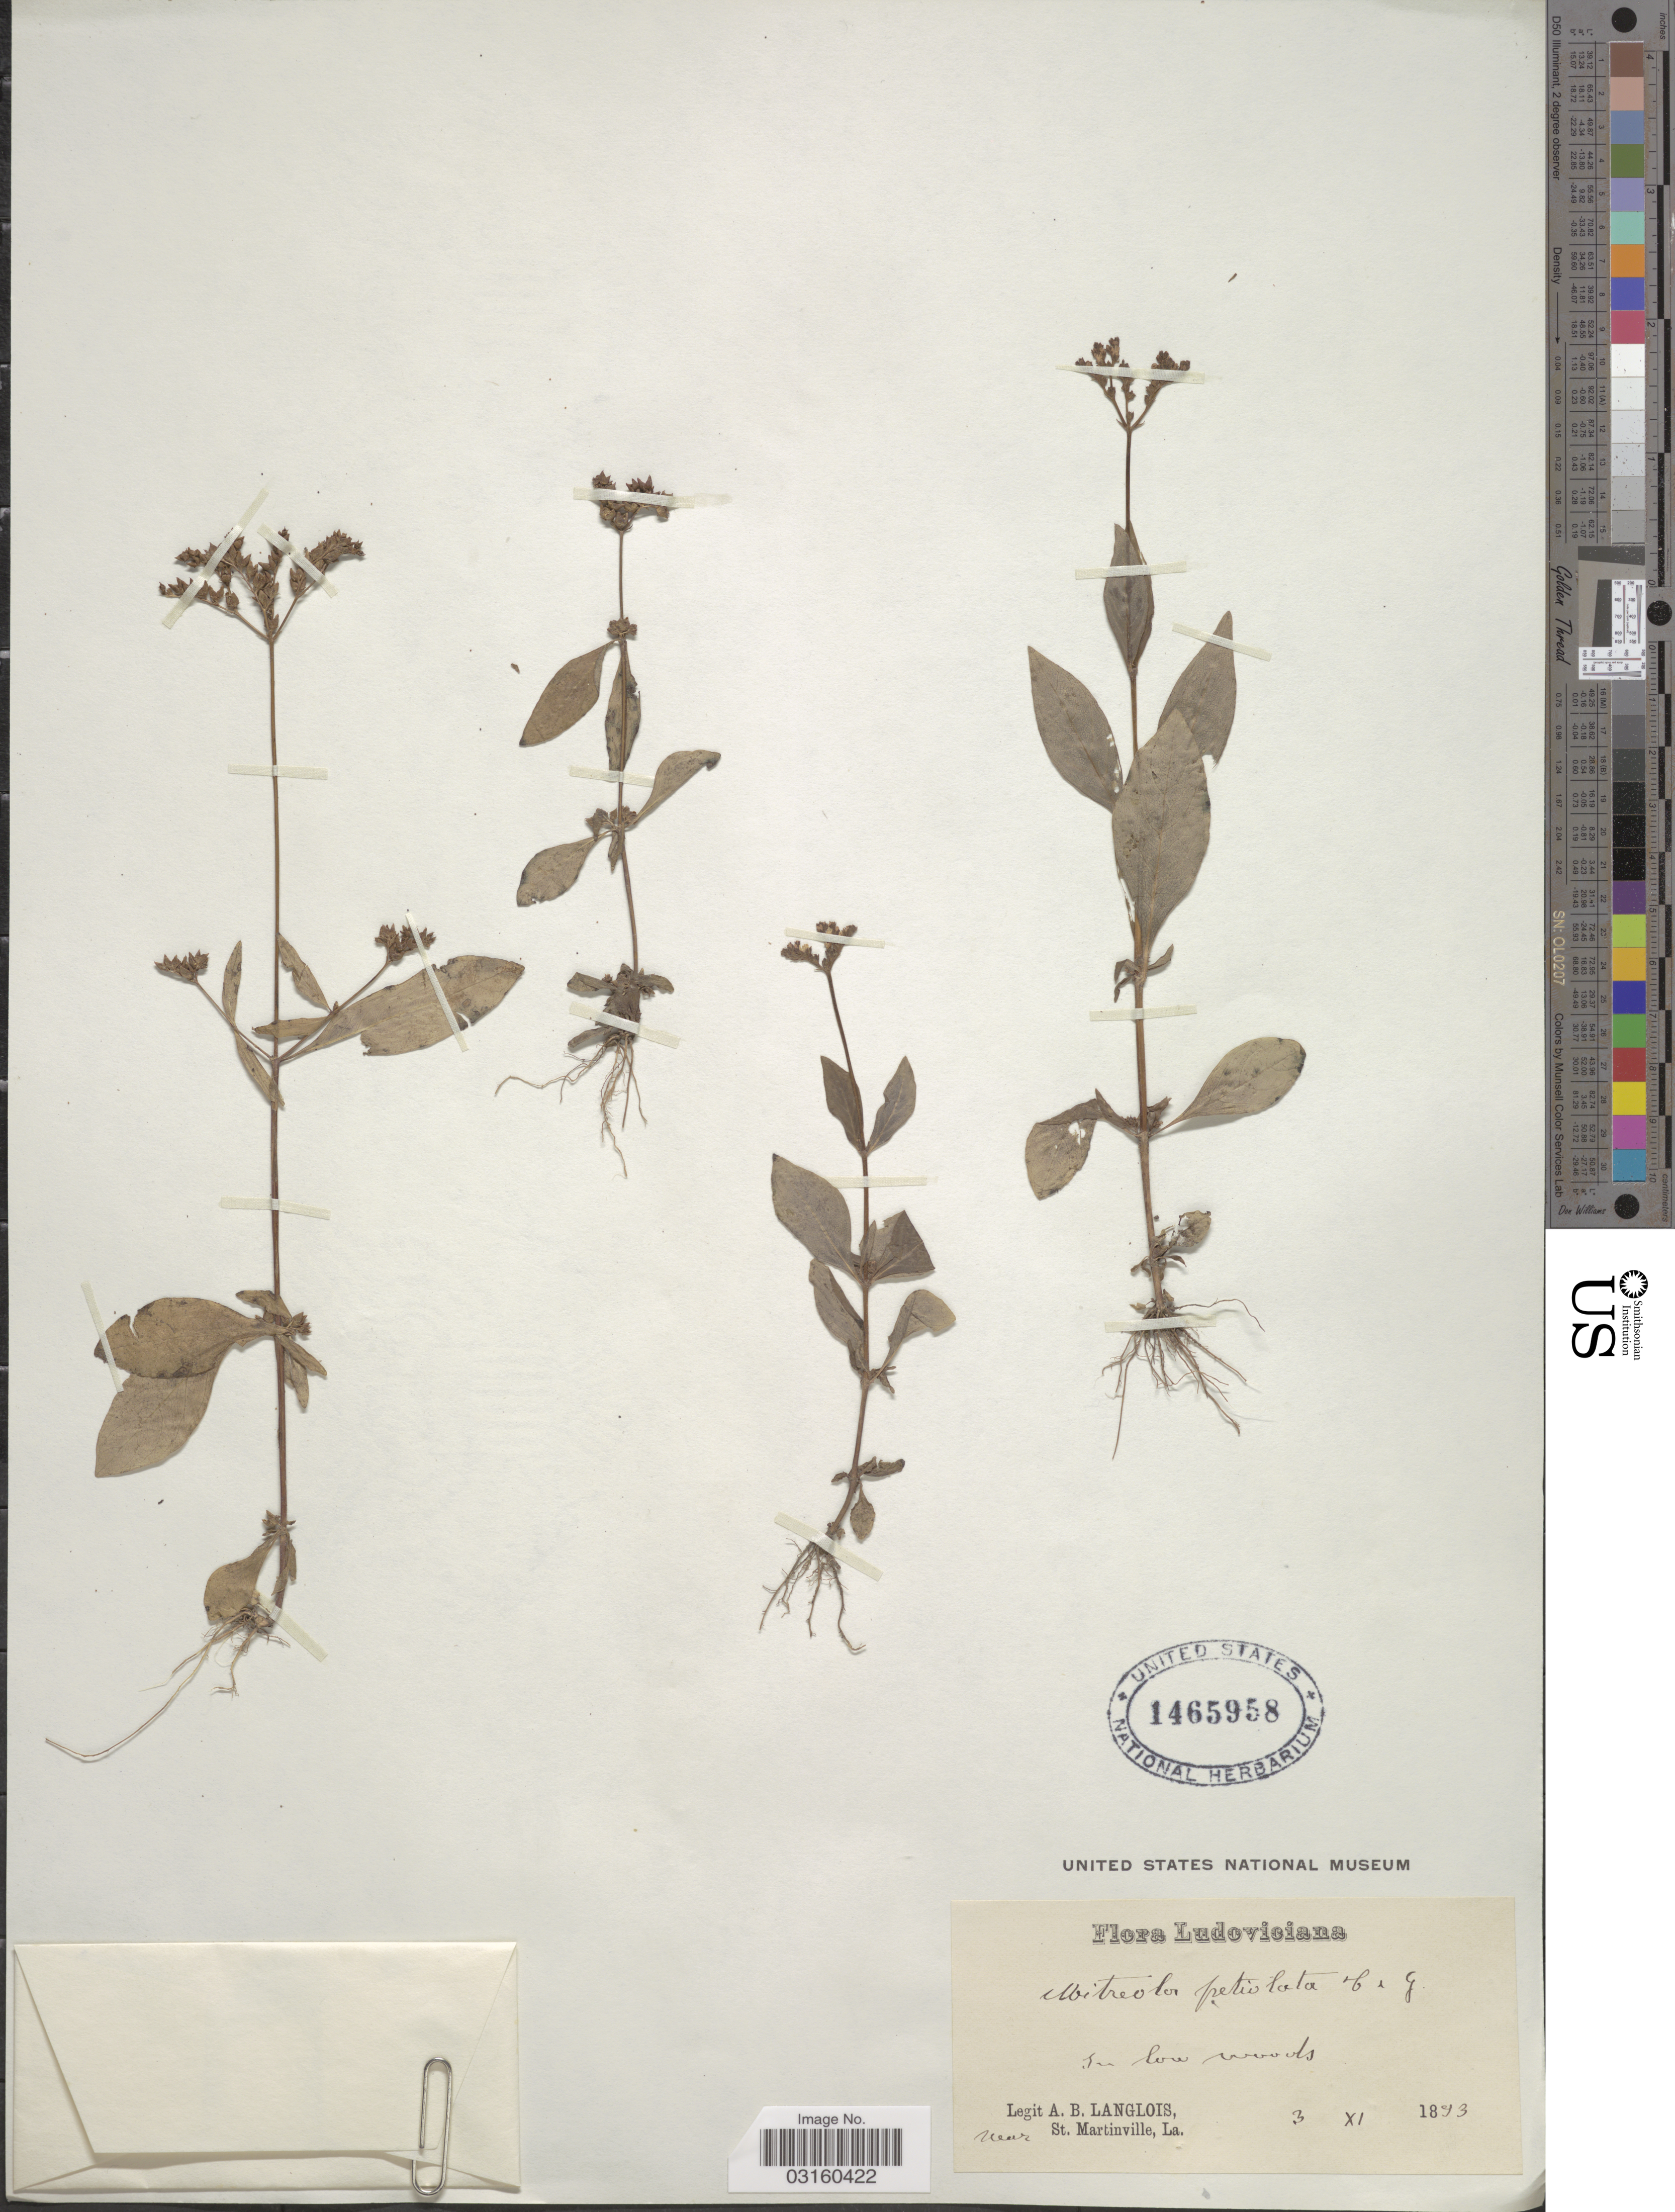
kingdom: Plantae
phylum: Tracheophyta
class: Magnoliopsida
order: Gentianales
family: Loganiaceae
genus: Mitreola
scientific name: Mitreola petiolata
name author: (J.F. Gmel.) Torr. & A. Gray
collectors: A. Langlois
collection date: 1893-11-03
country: United States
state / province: Louisiana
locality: Near St. Martinville, La., In low woods, Ludoviciana.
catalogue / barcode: US 1465958